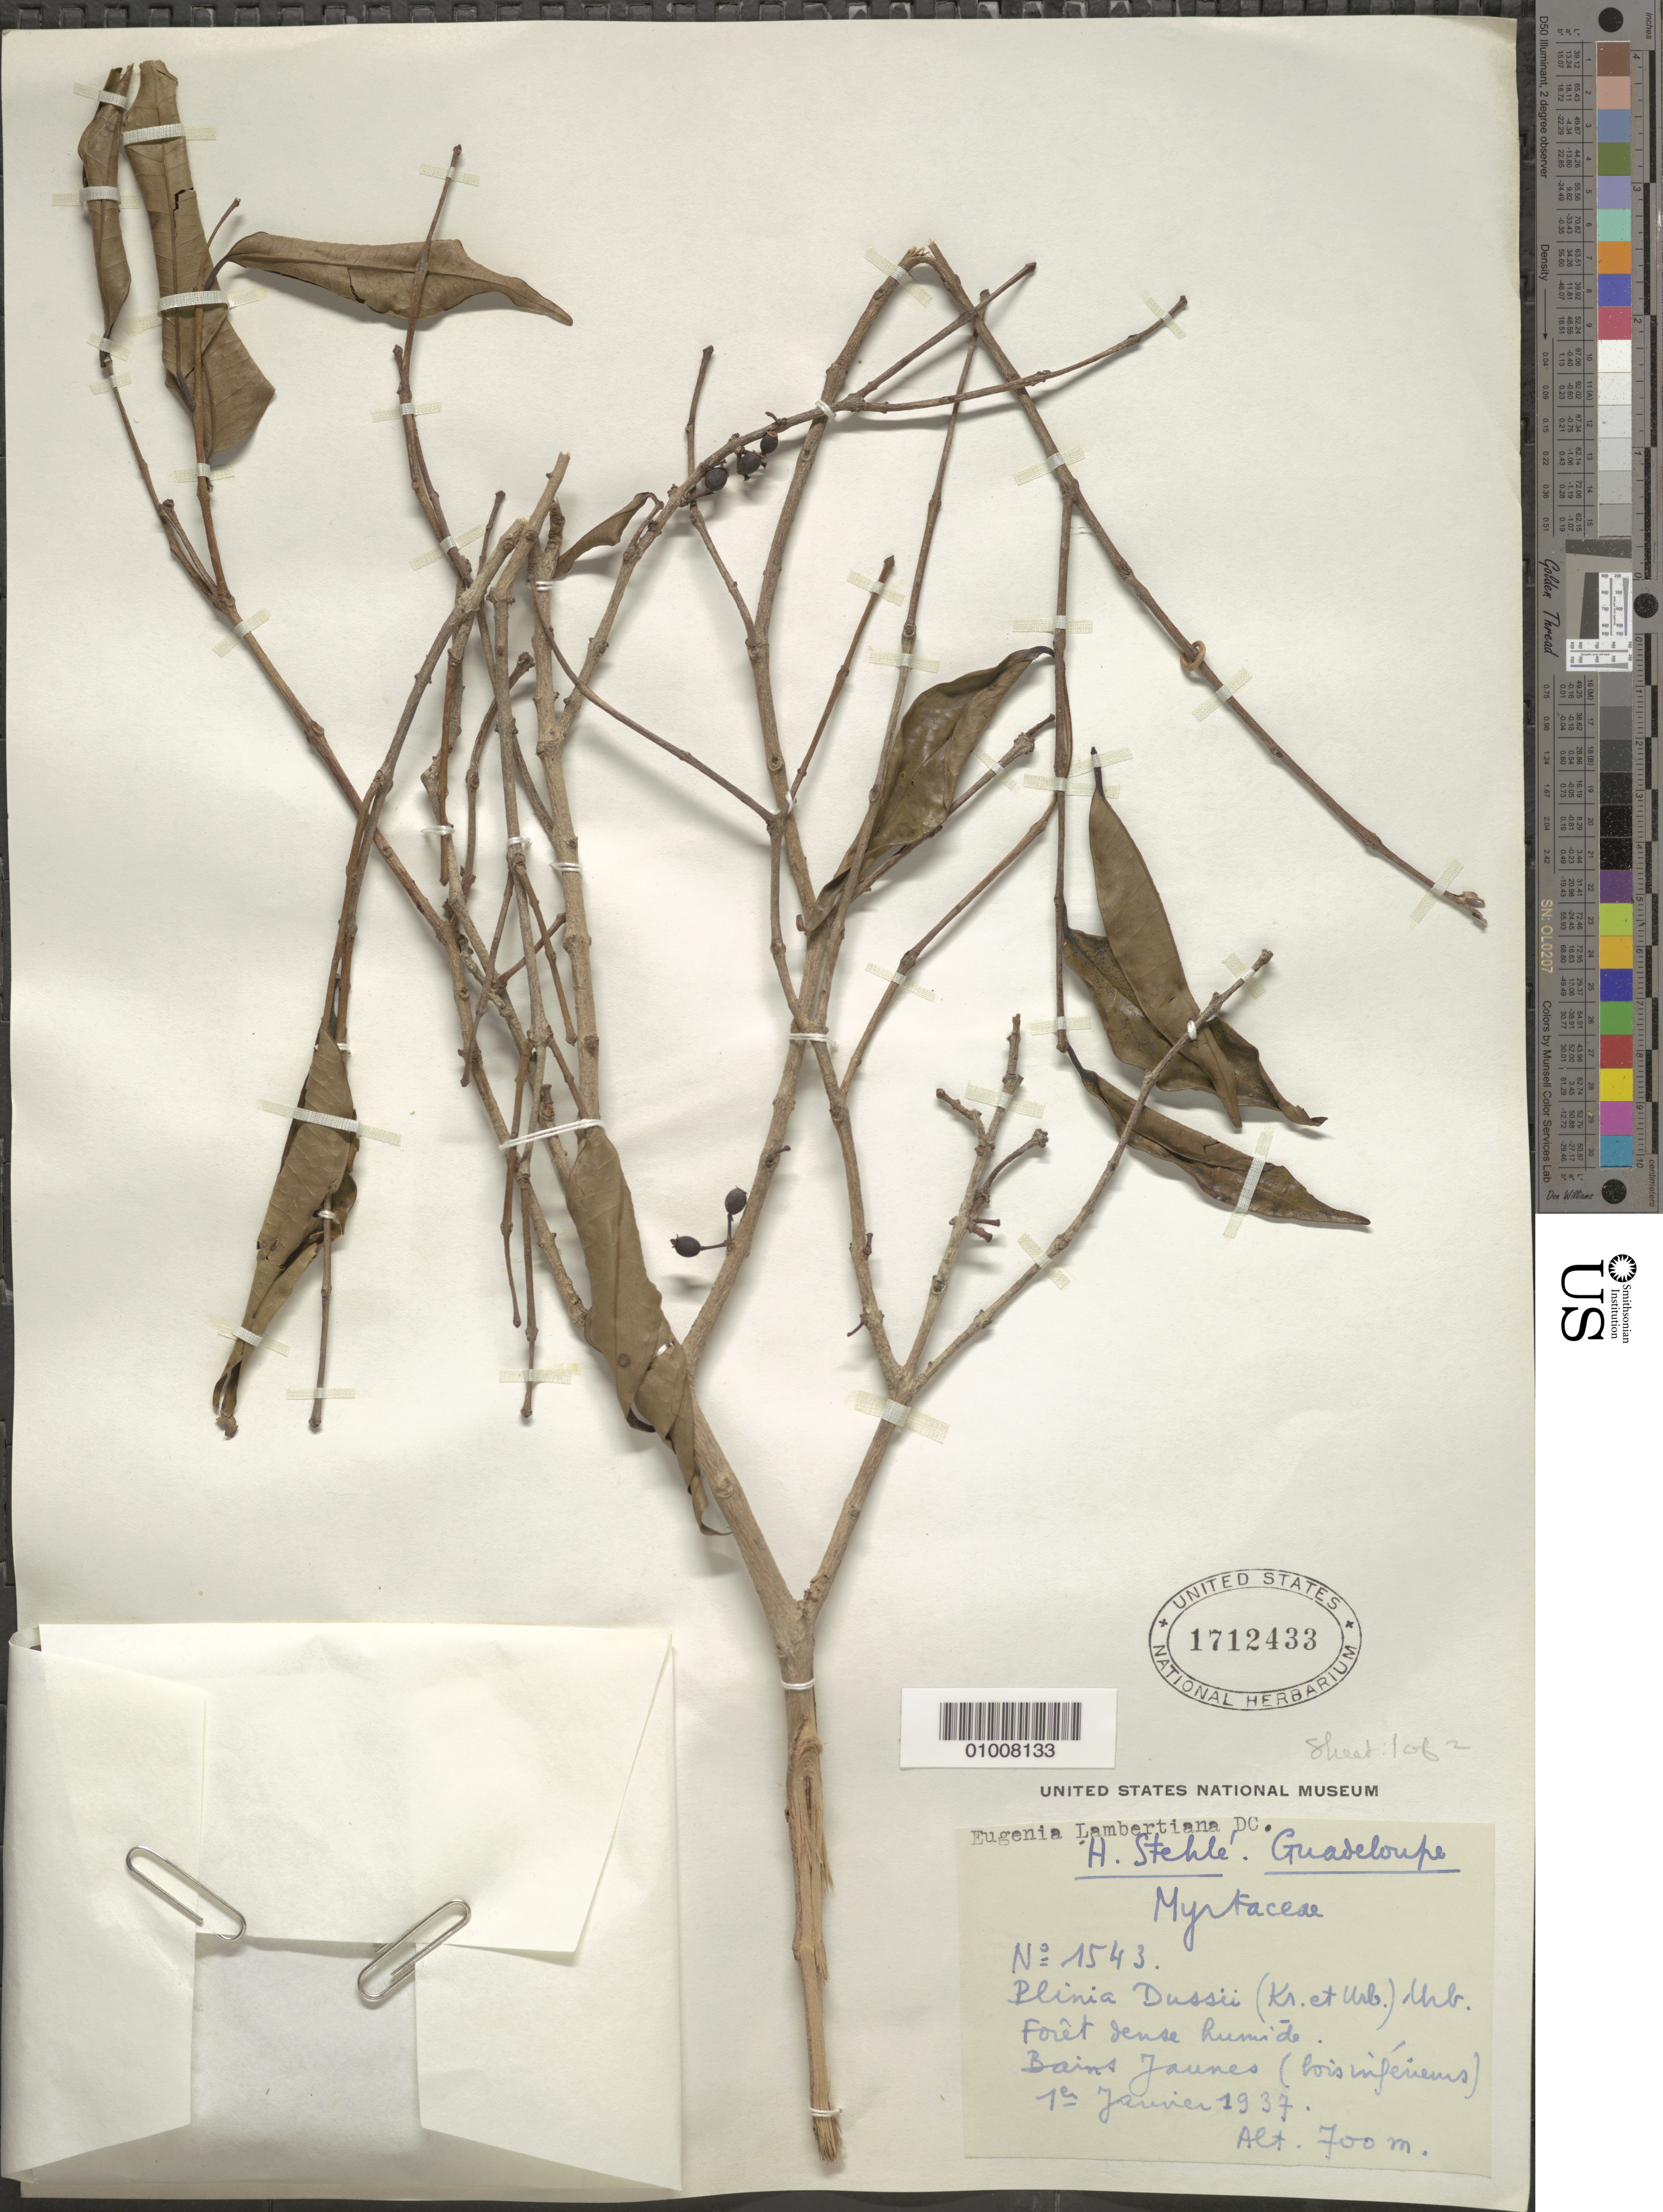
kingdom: Plantae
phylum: Tracheophyta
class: Magnoliopsida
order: Myrtales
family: Myrtaceae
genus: Eugenia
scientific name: Eugenia lambertiana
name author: DC.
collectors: H. Stehlé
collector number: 1543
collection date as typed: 01 Jan 1937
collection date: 1937-01-01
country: Guadeloupe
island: Basse Terre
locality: Bains Jaunes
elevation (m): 700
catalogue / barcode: US 1712433